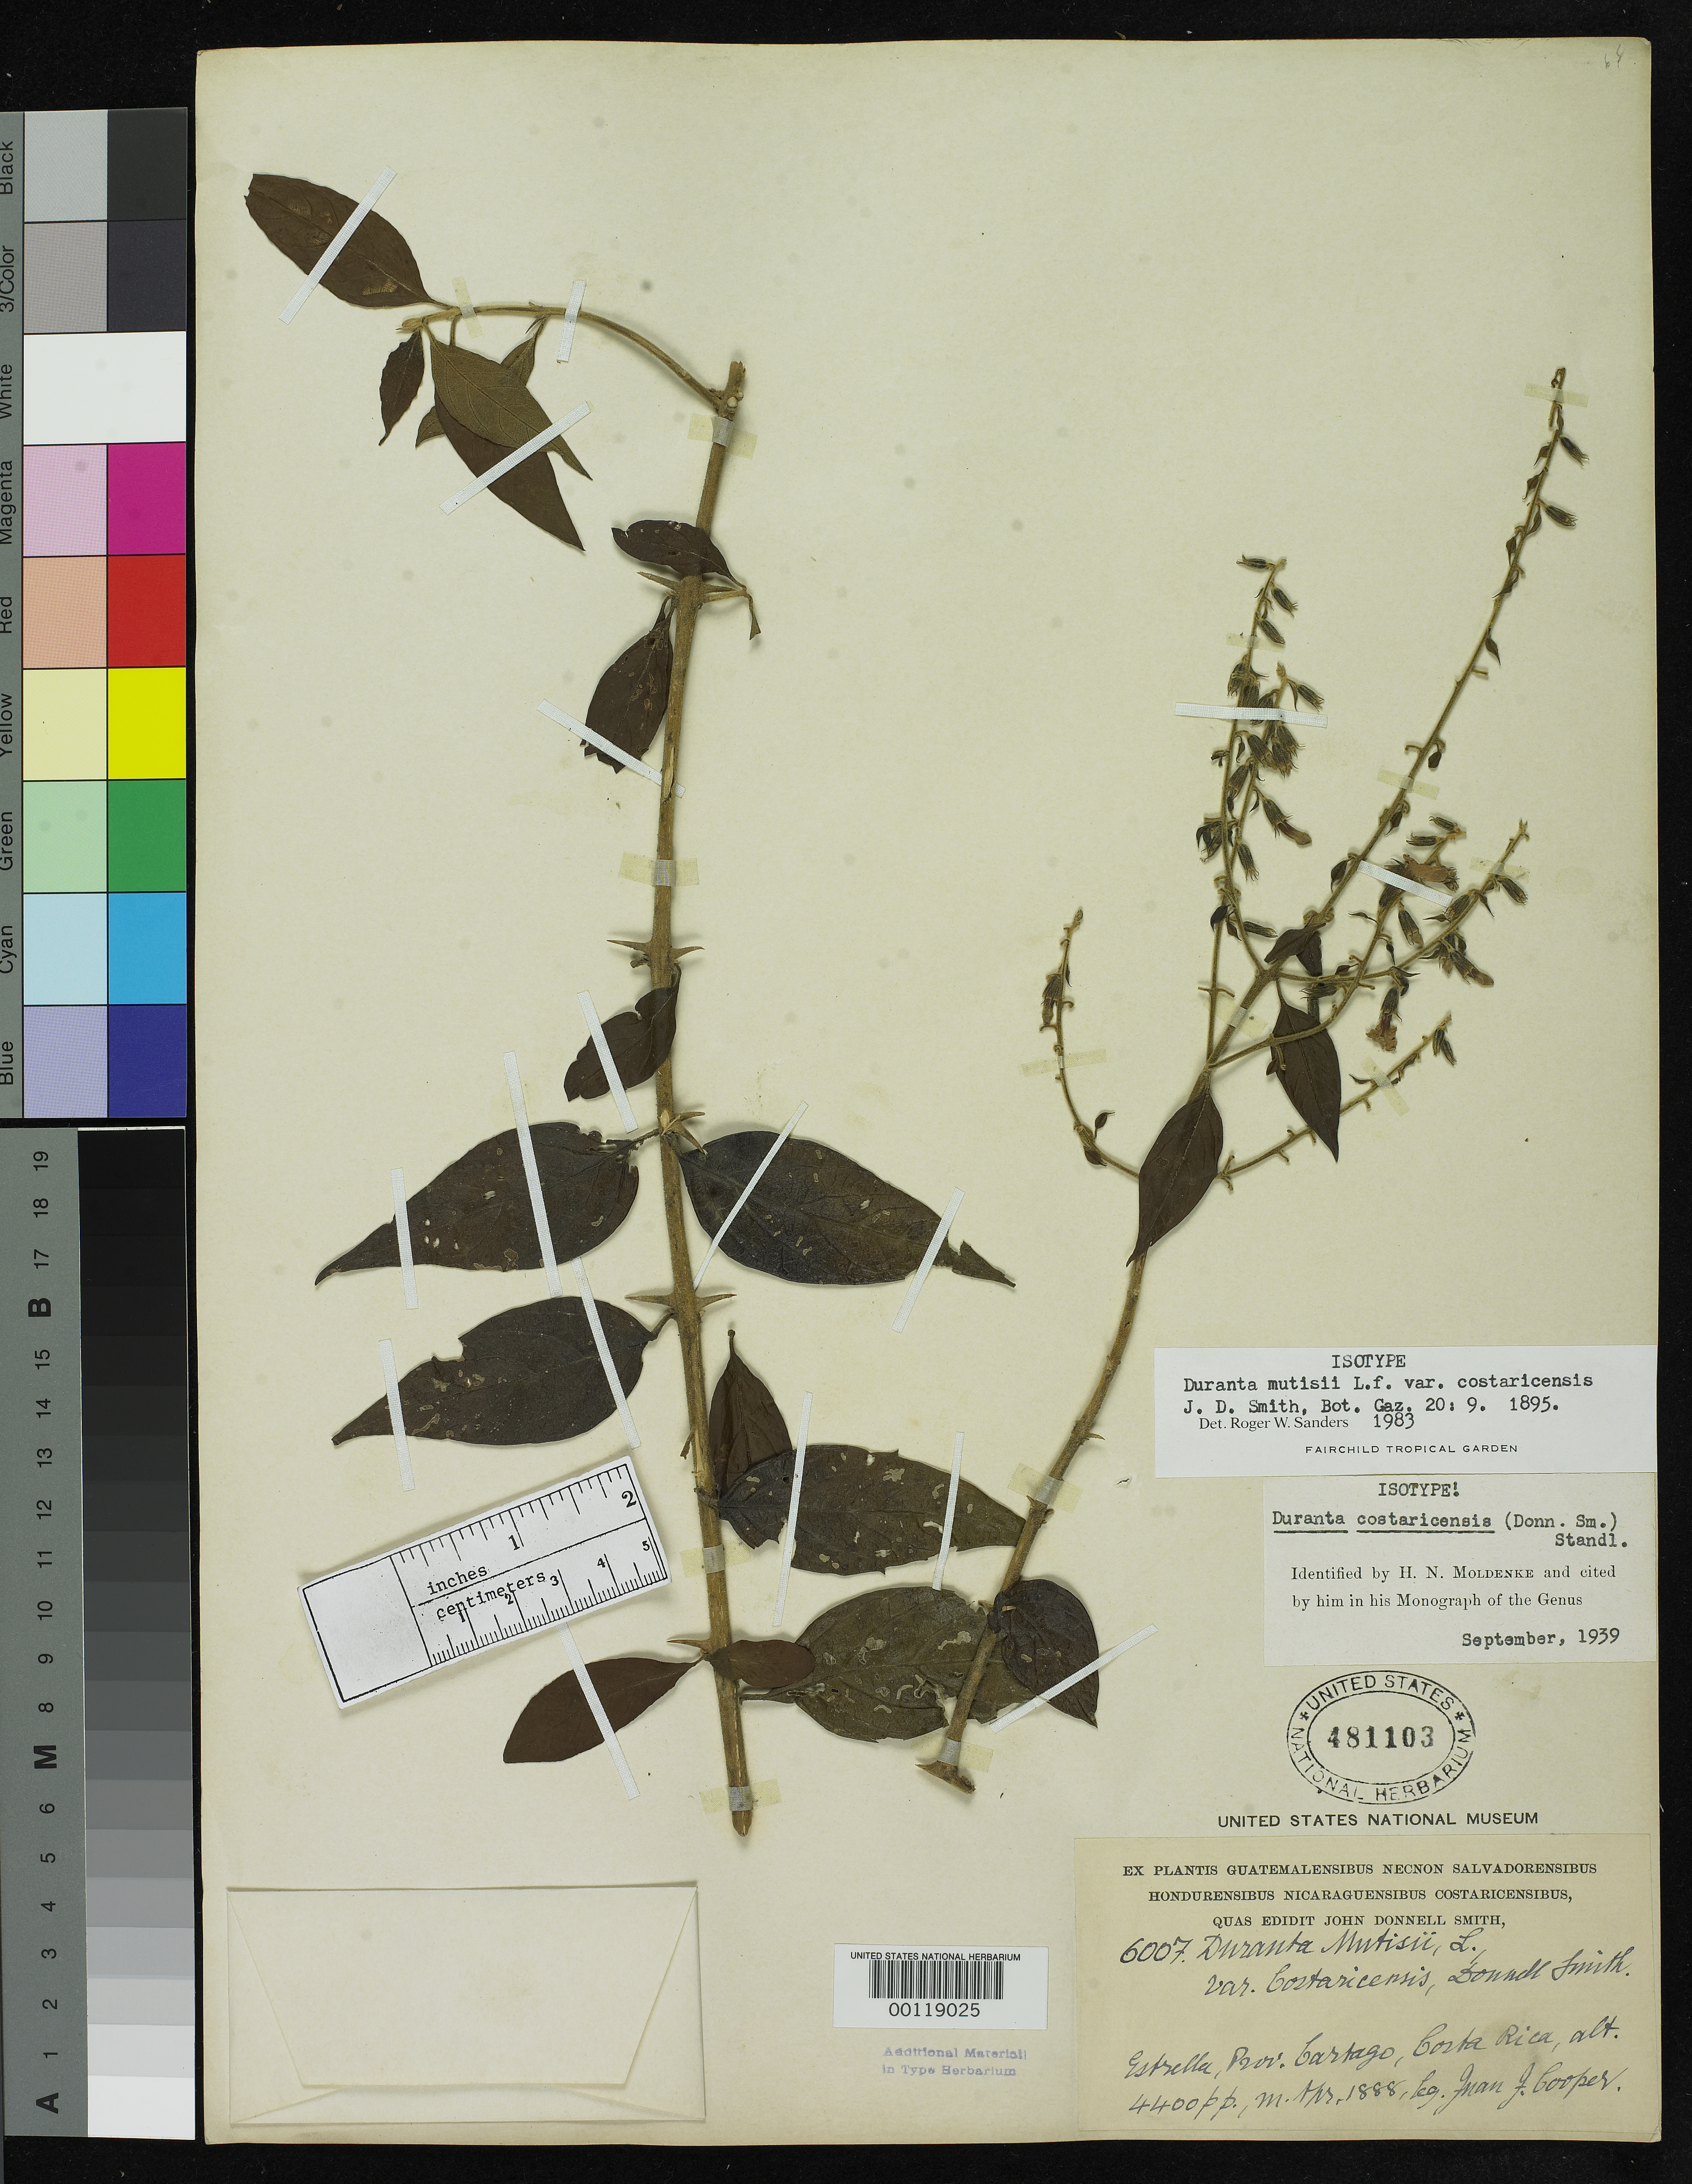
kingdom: Plantae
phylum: Tracheophyta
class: Magnoliopsida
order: Lamiales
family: Verbenaceae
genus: Duranta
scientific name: Duranta mutisii var. costaricensis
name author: Donn. Sm.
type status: Isotype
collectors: J. J. Cooper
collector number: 6007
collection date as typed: Apr 1888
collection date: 1888-04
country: Costa Rica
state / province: Cartago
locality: Estrella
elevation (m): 1341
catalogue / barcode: US 481103